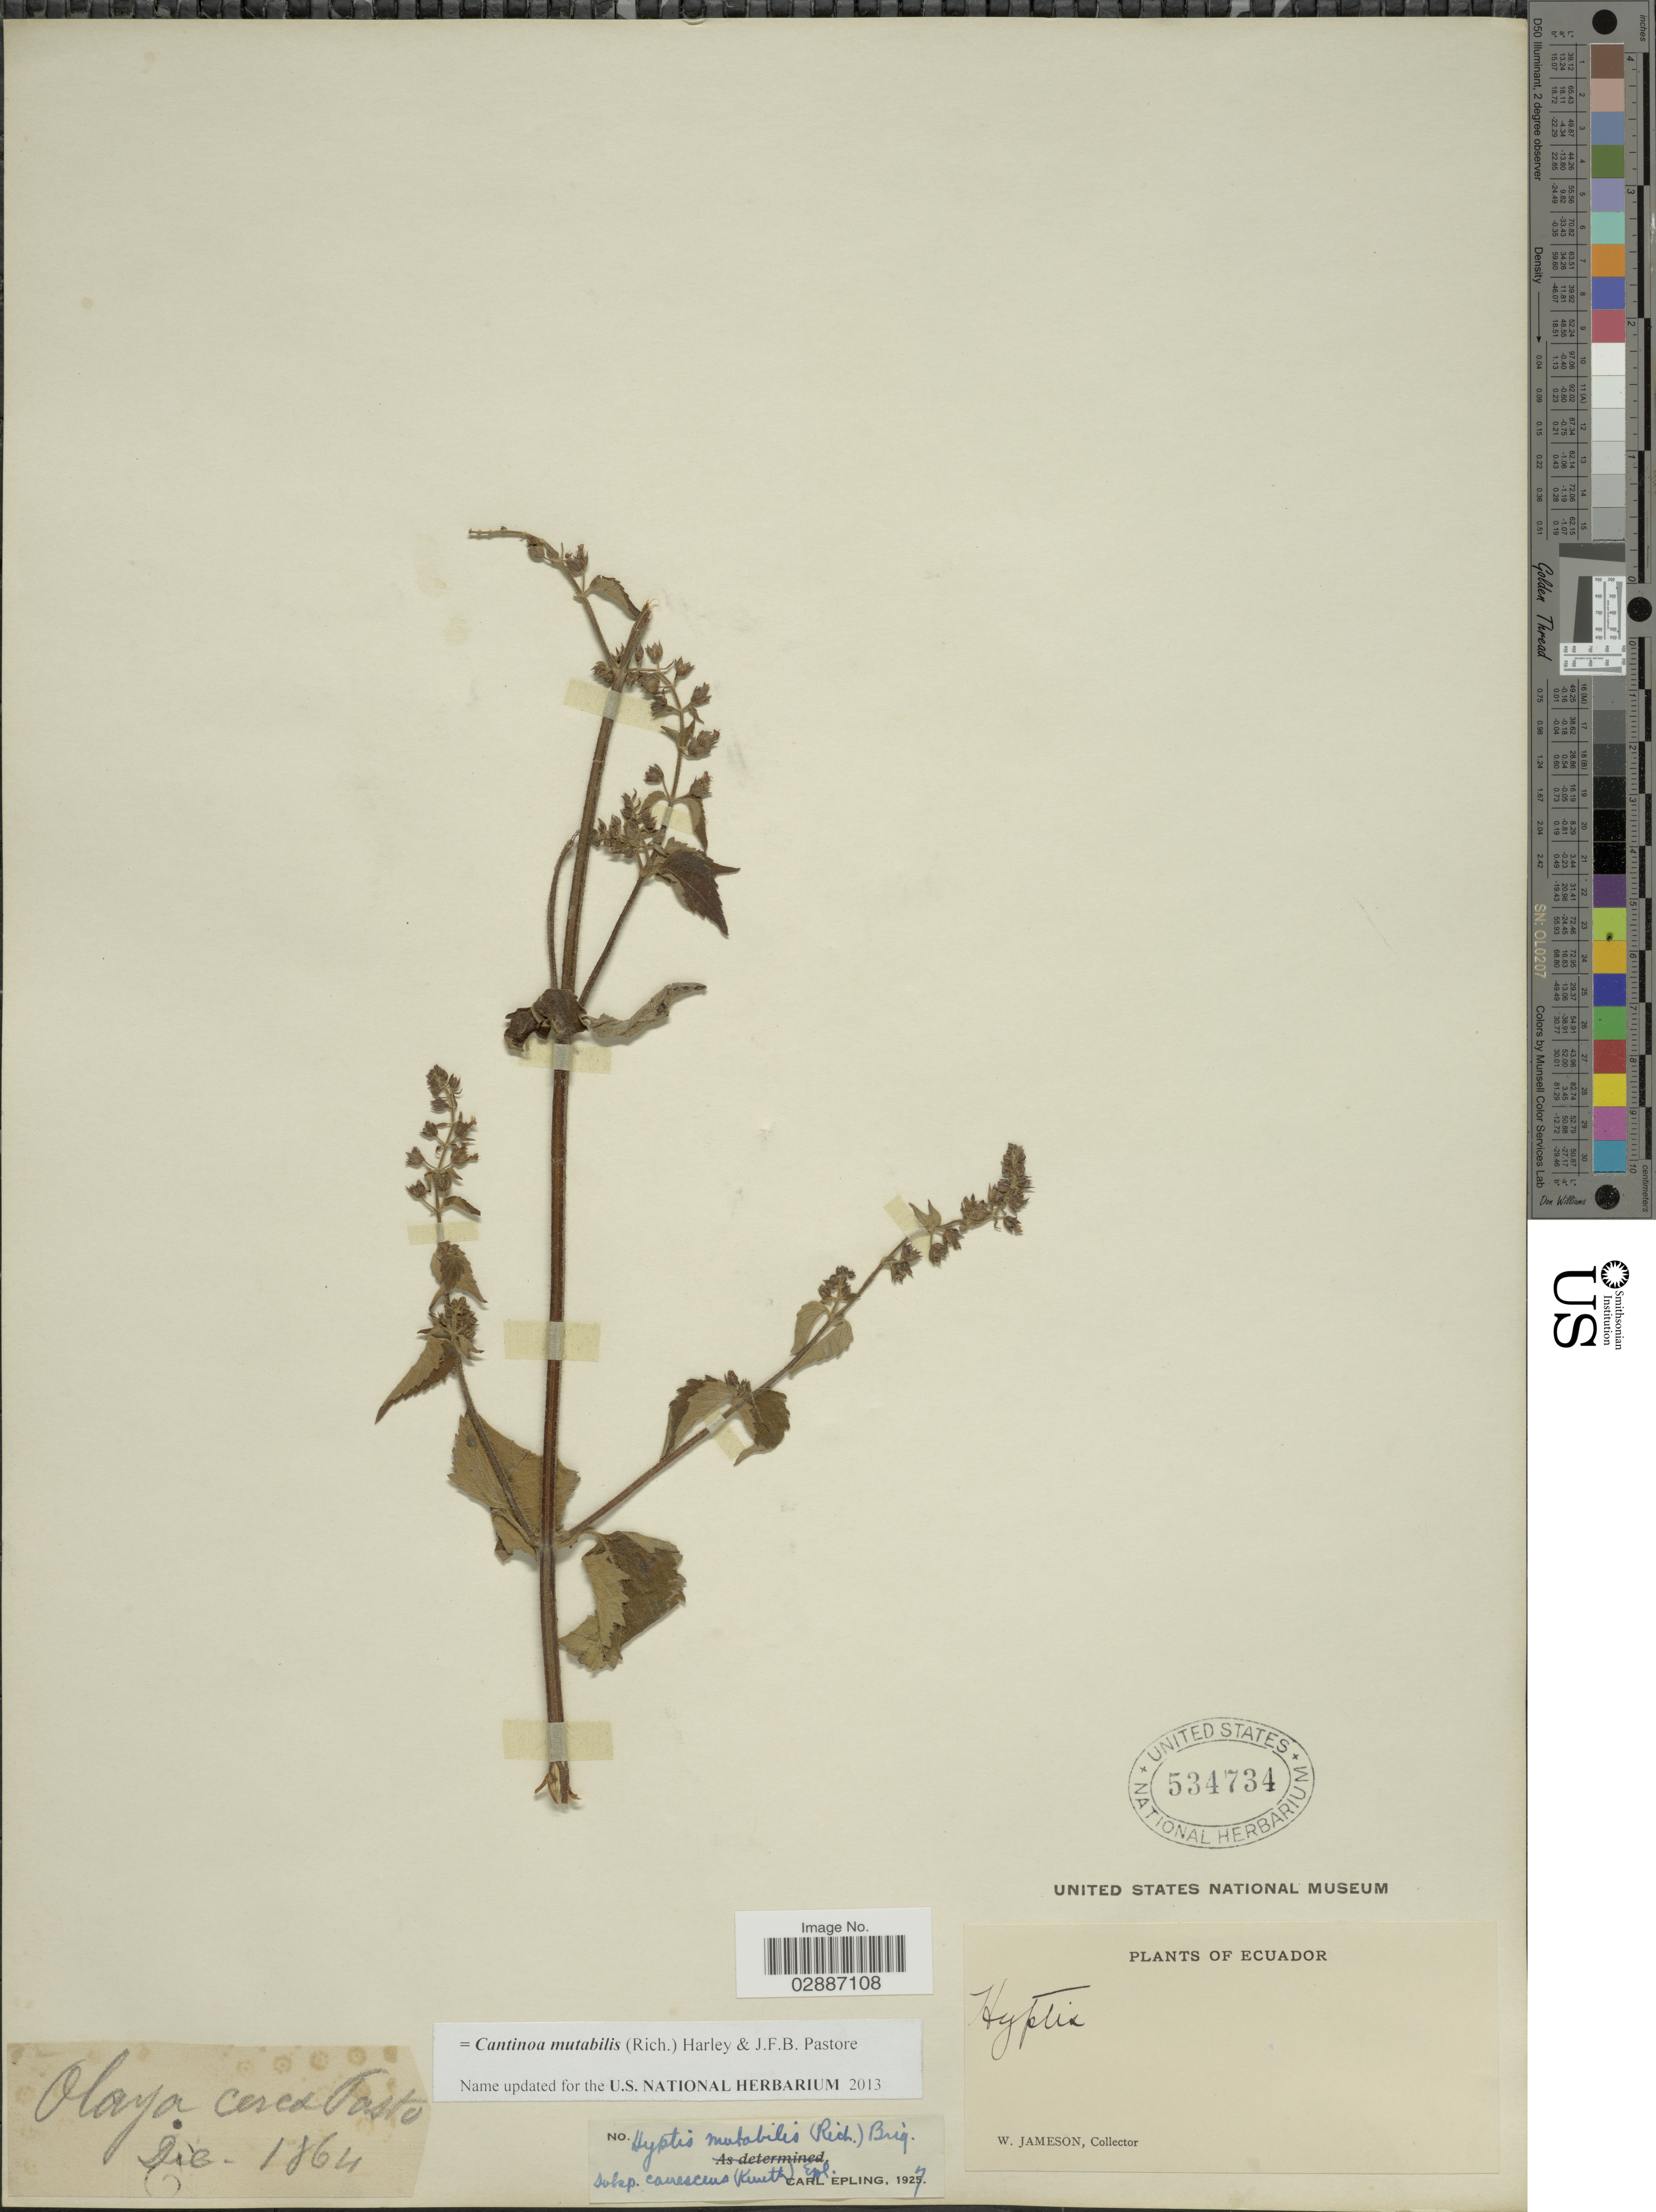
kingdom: Plantae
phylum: Tracheophyta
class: Magnoliopsida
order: Lamiales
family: Lamiaceae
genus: Cantinoa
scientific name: Cantinoa mutabilis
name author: (Epling) Harley & J.F.B. Pastore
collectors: W. Jameson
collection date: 1864-12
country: Ecuador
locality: Olaya cerca Pasto.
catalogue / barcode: US 534734